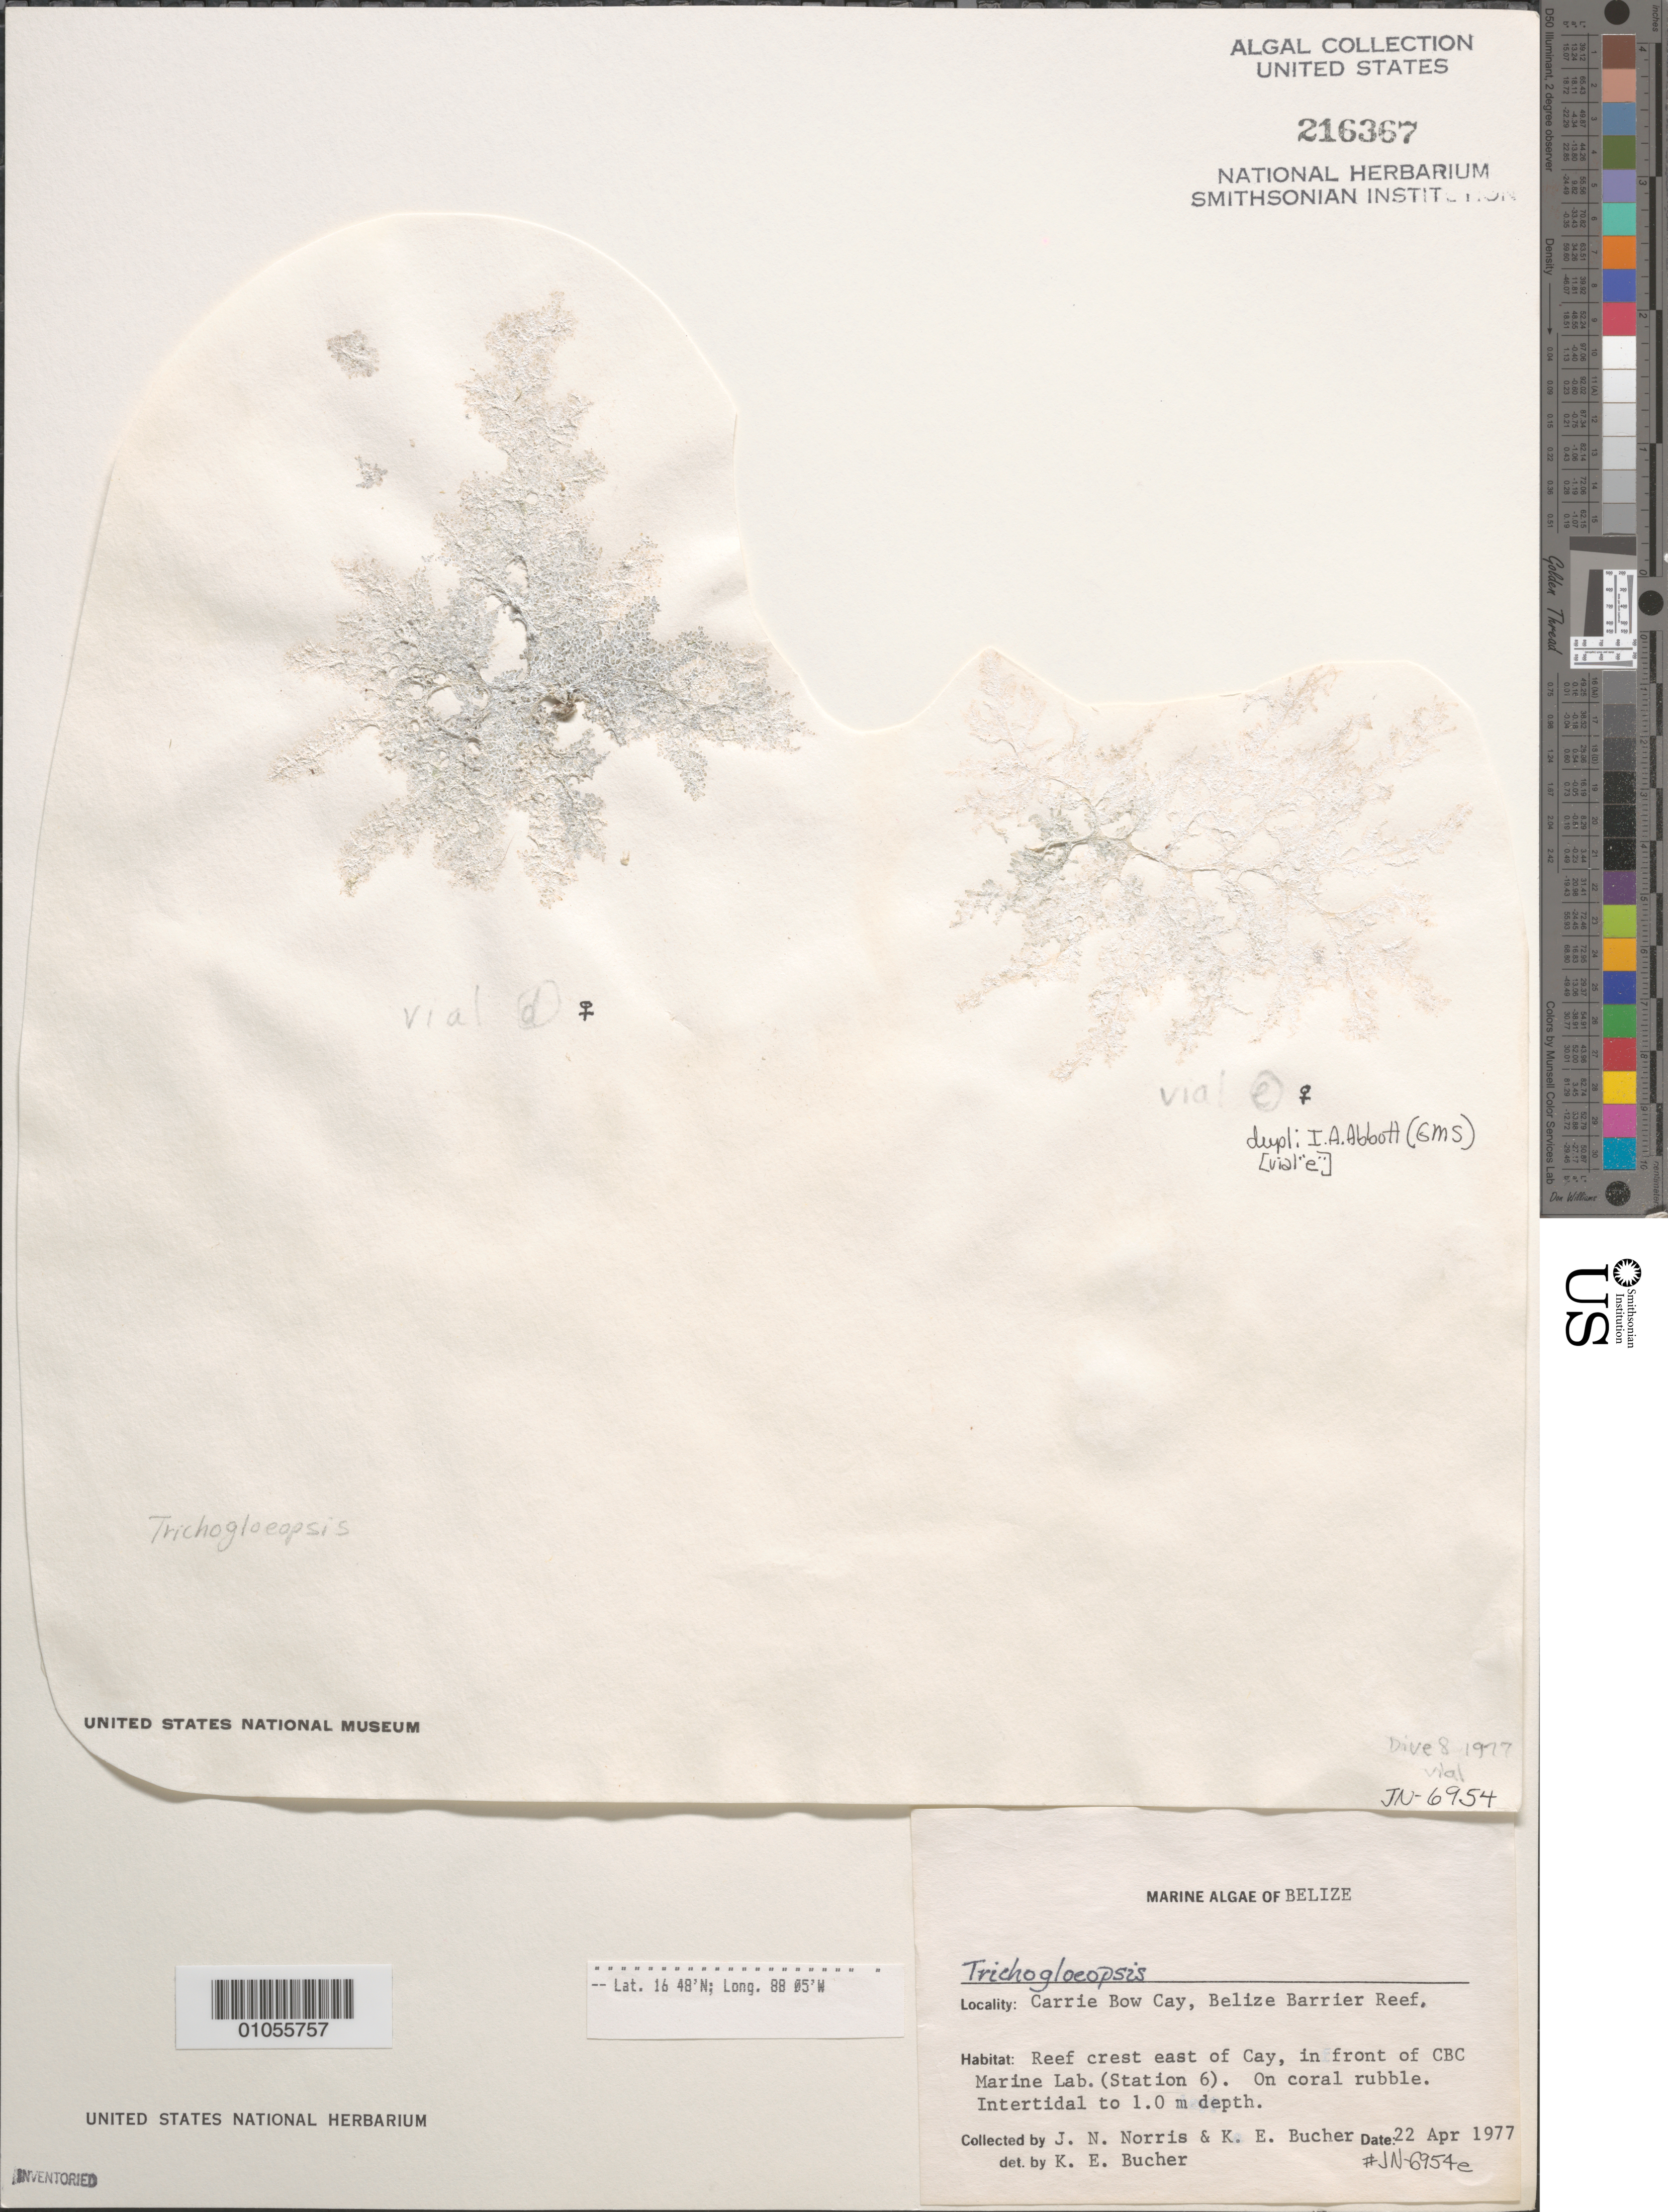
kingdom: Plantae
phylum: Rhodophyta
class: Florideophyceae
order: Nemaliales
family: Liagoraceae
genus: Trichogloeopsis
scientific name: Trichogloeopsis sp.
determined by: Bucher, Katina E.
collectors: J. N. Norris & K. E. Bucher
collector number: JN-6954E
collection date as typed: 22 Apr 1977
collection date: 1977-04-22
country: Belize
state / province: Stann Creek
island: Carrie Bow Cay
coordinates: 16 48'N, 88 05'W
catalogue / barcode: US 216367